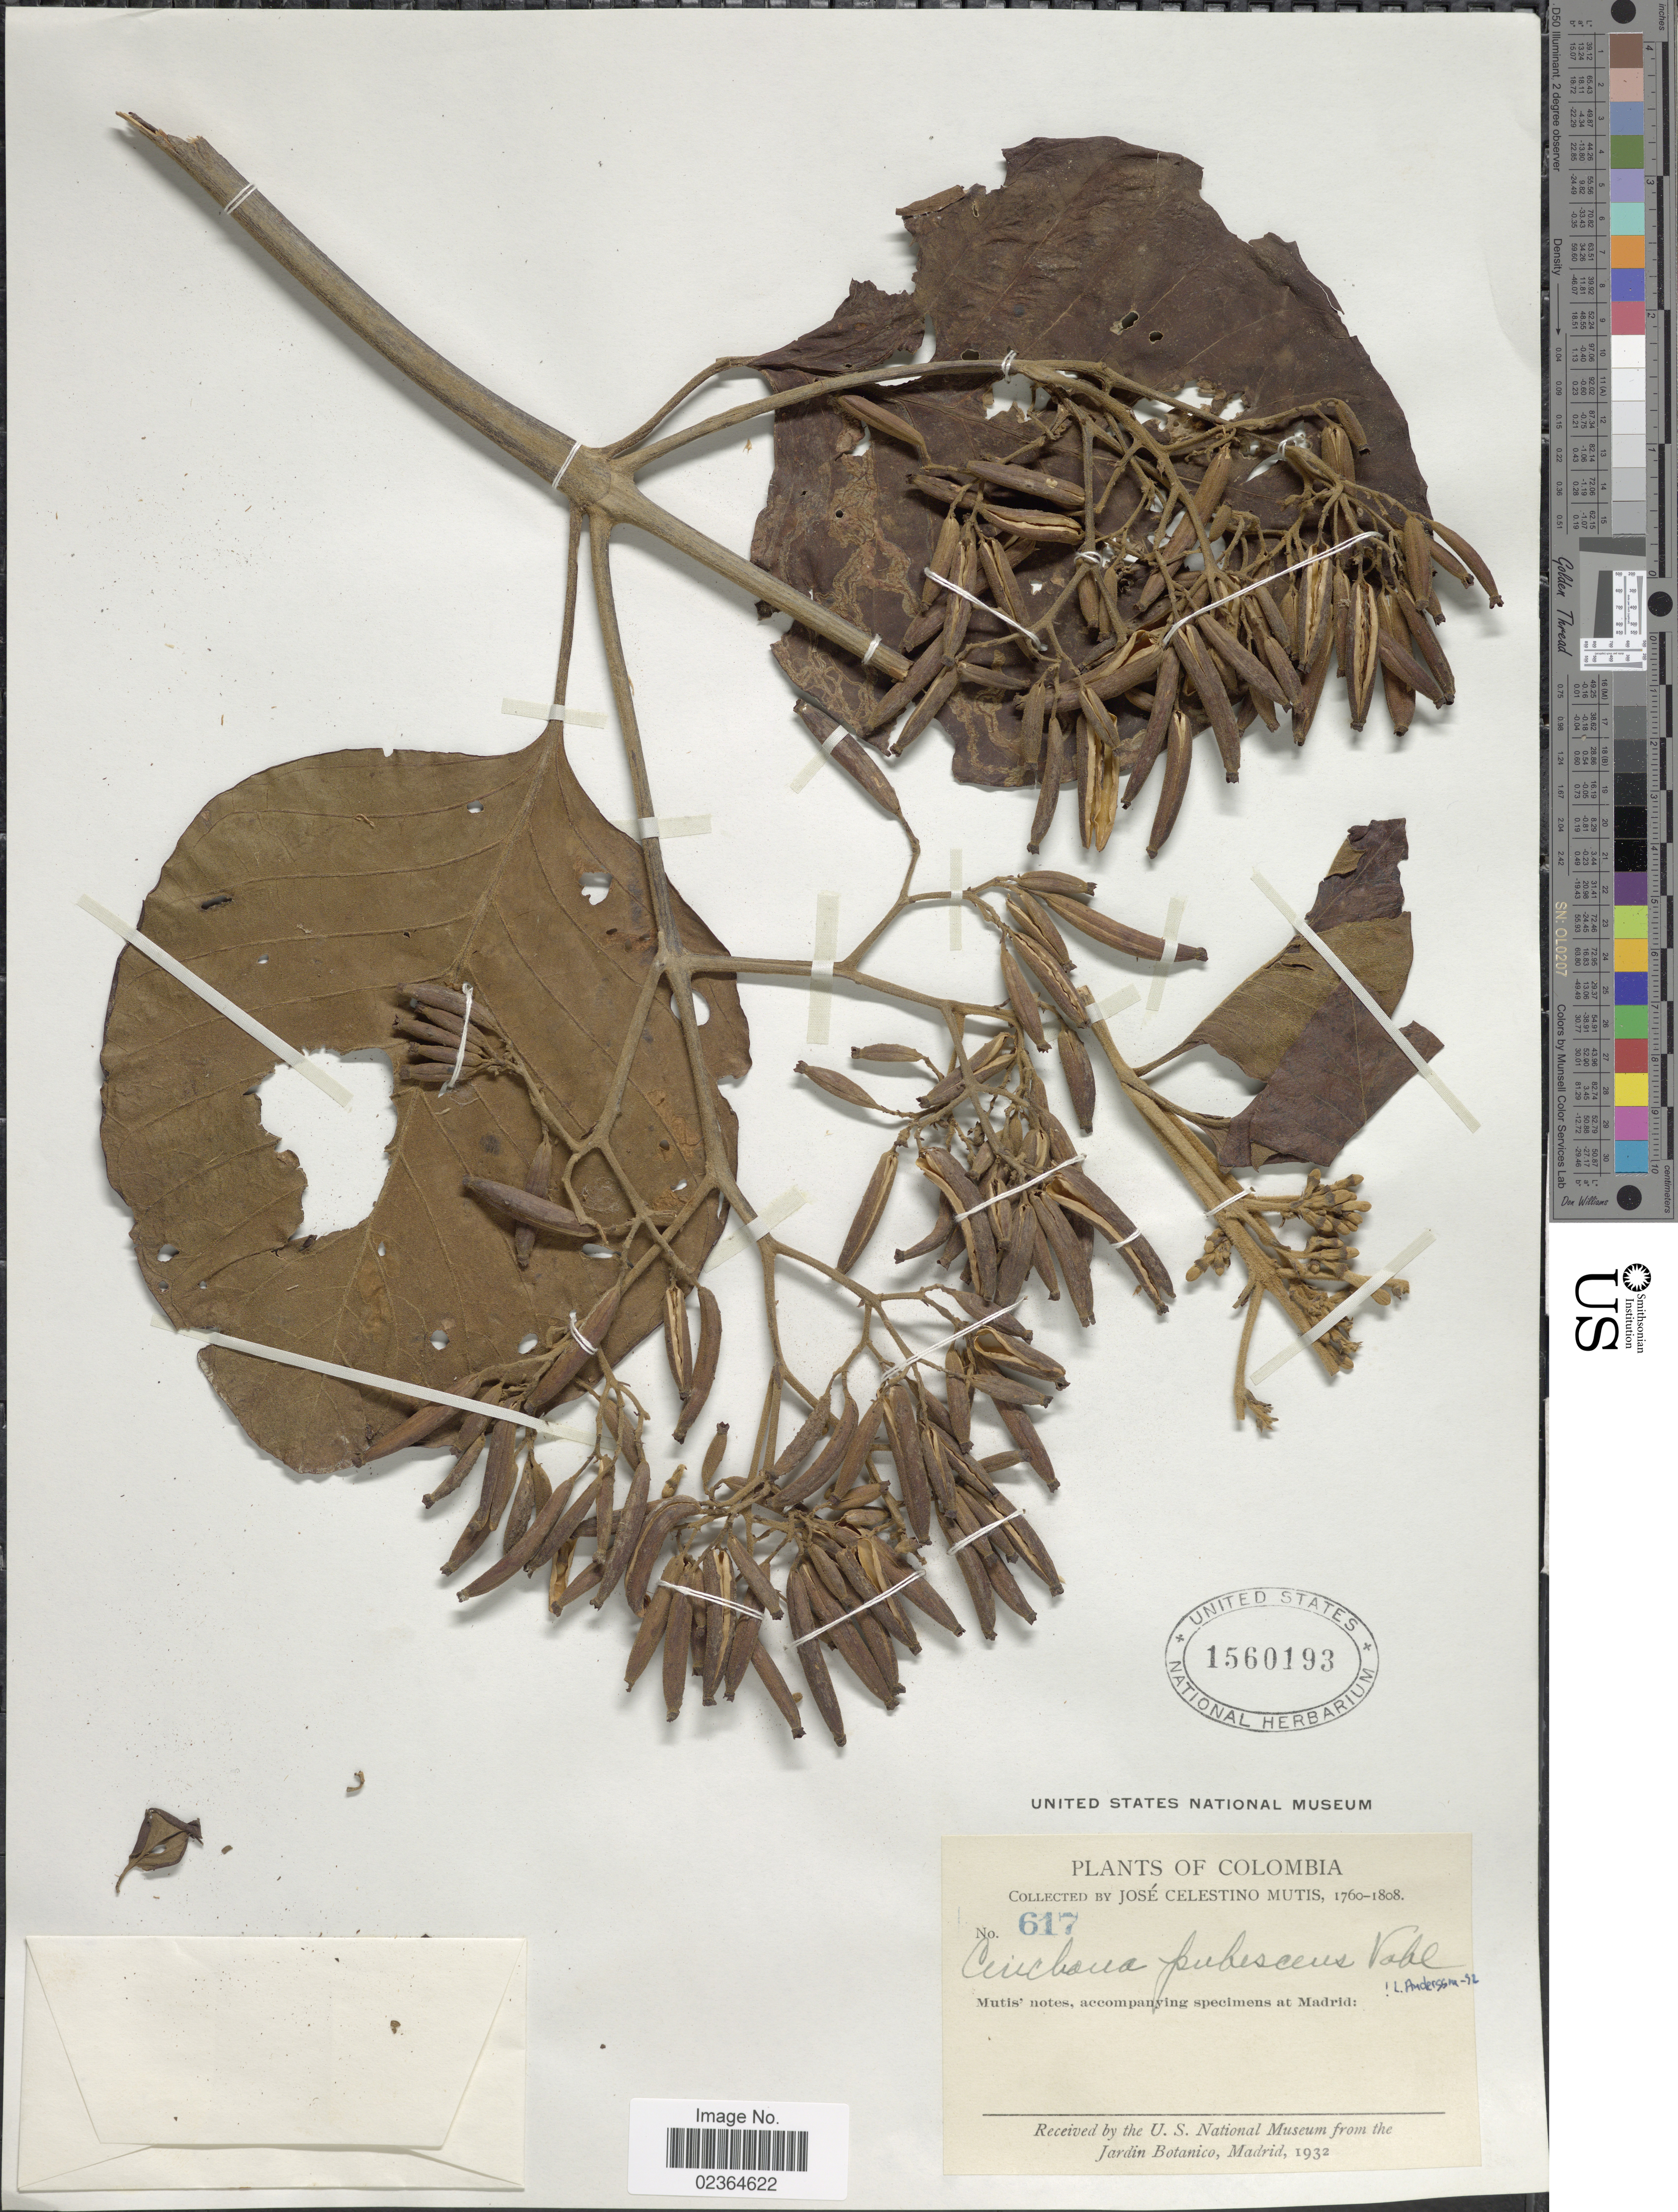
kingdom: Plantae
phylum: Tracheophyta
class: Magnoliopsida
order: Gentianales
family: Rubiaceae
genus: Cinchona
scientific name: Cinchona pubescens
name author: Vahl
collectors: J. C. B. Mutis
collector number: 617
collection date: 1760/1808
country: Colombia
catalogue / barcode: US 1560193